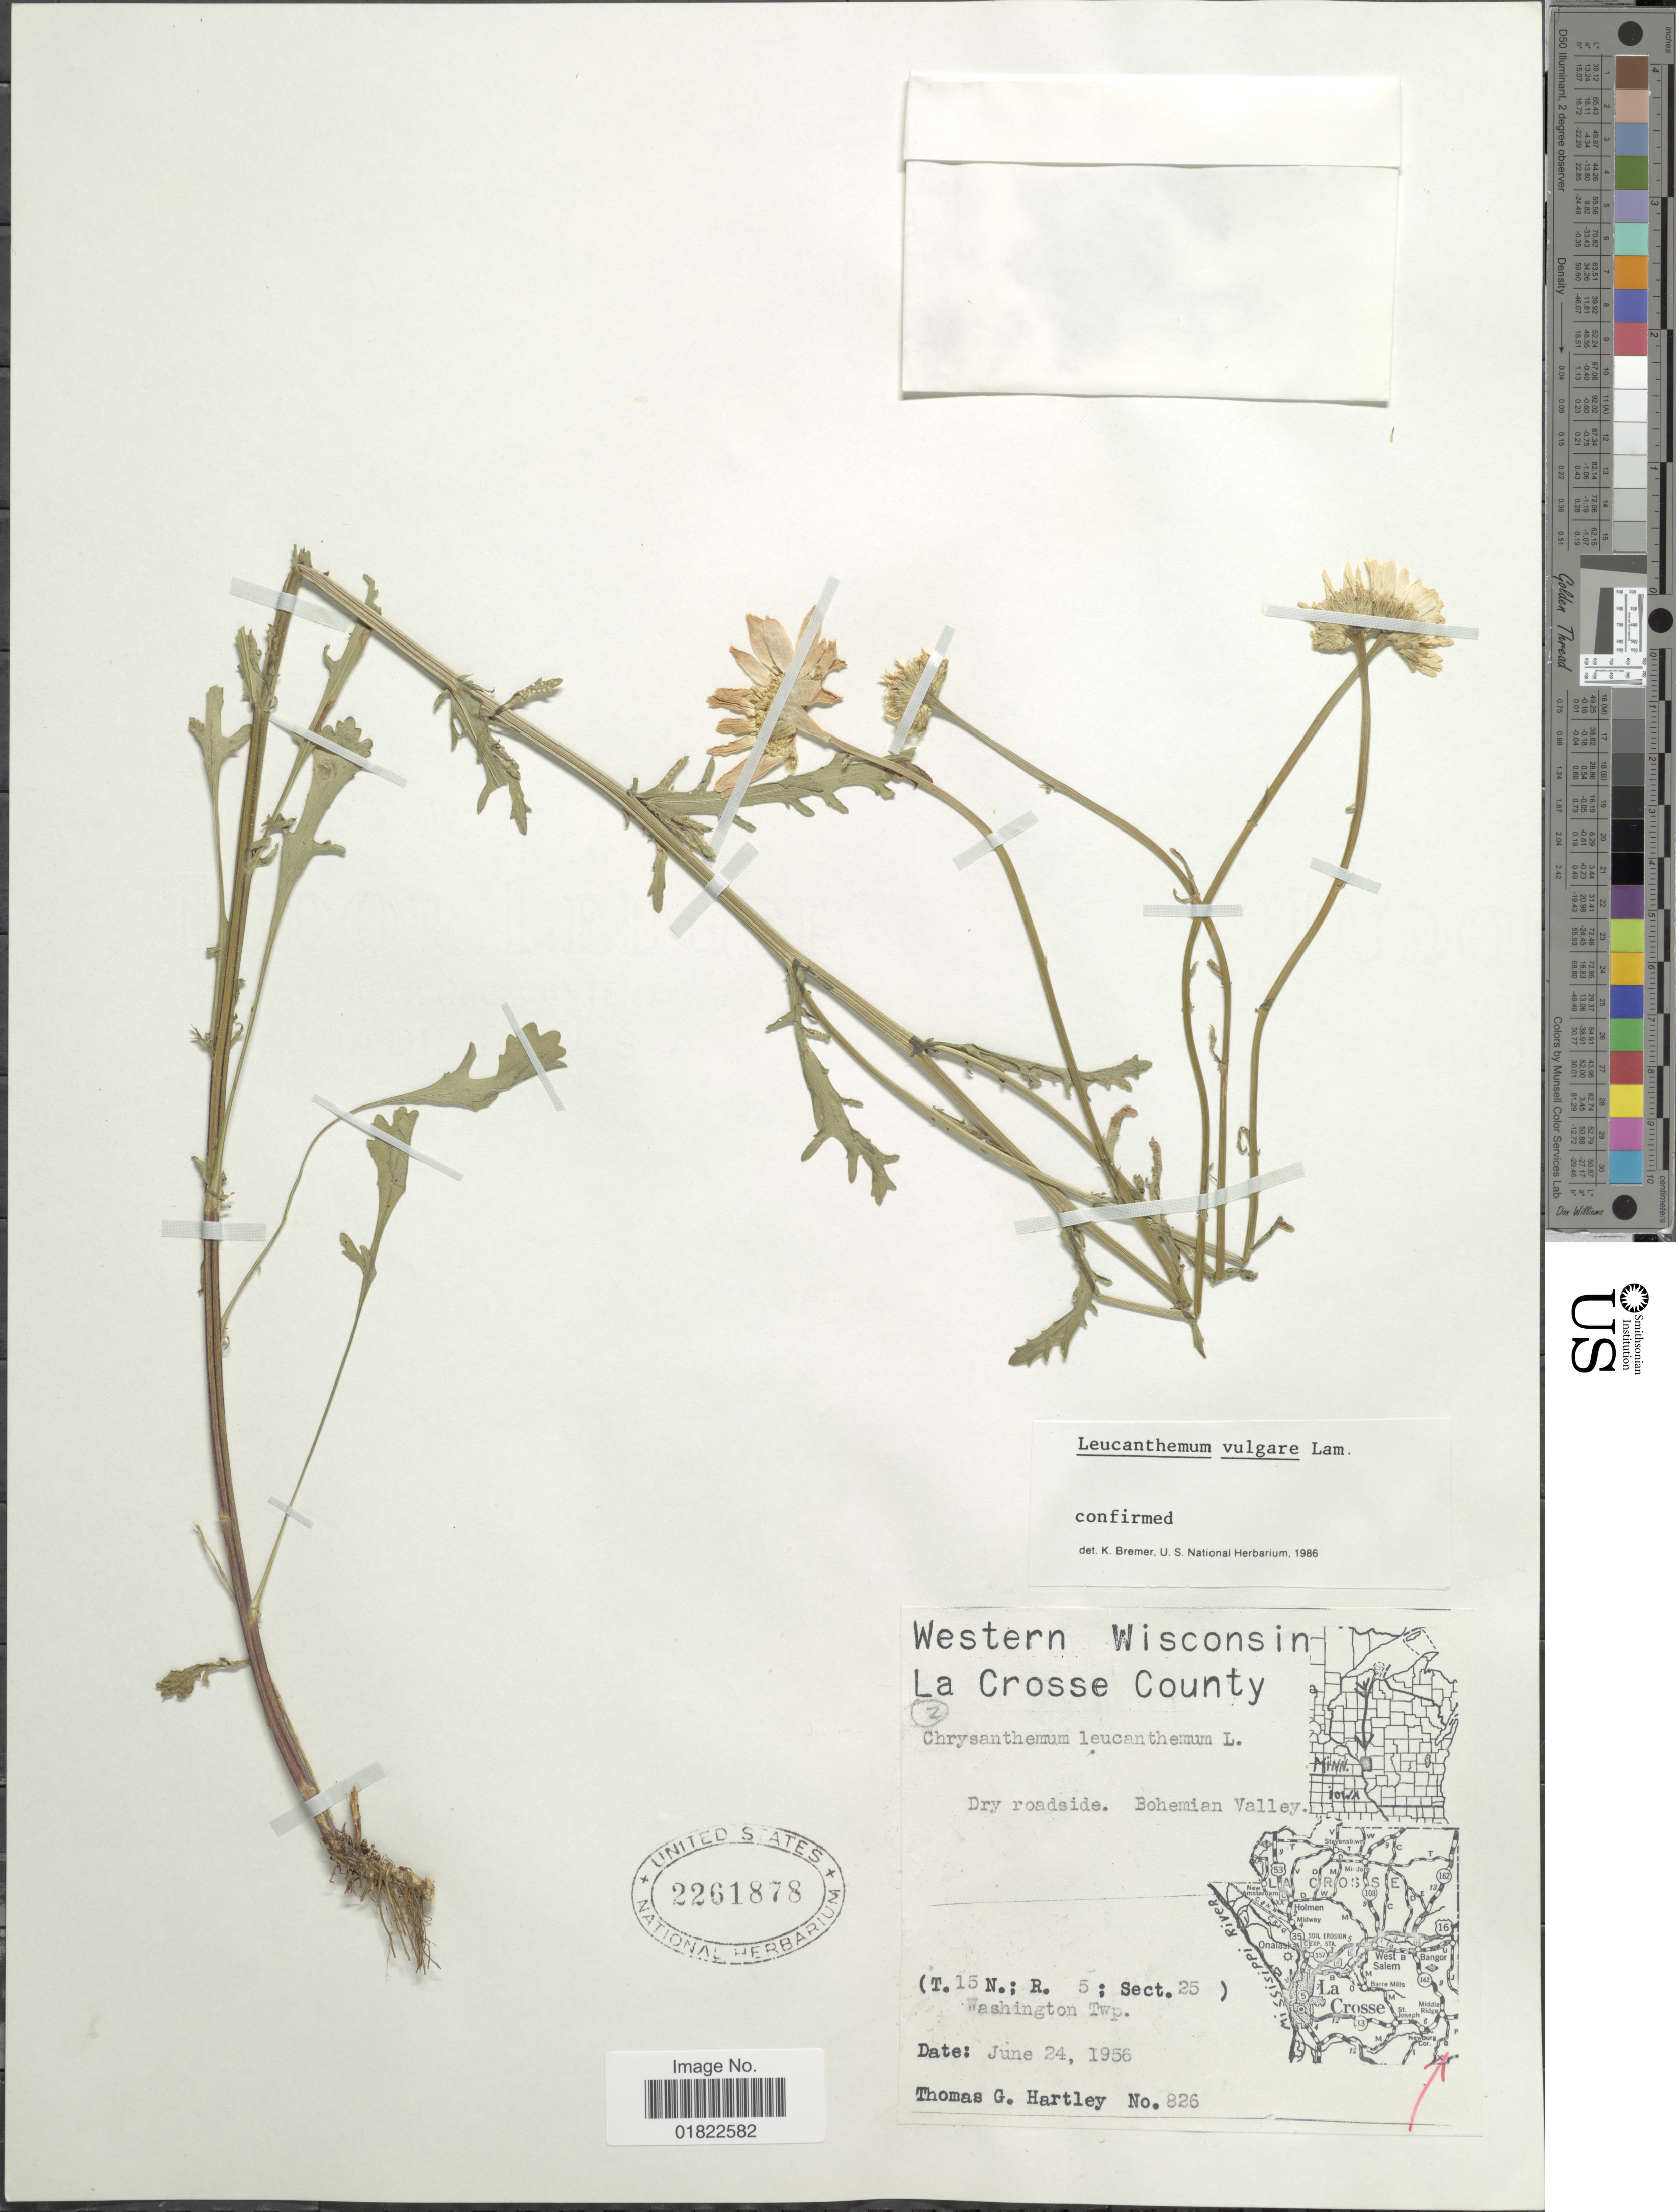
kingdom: Plantae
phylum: Tracheophyta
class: Magnoliopsida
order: Asterales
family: Asteraceae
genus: Leucanthemum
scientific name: Leucanthemum vulgare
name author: Lam.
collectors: T. G. Hartley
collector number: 826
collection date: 1956-06-24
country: United States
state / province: Wisconsin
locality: Western Wisconsin, La Crosse County, Dry roadside. Bohemian Valley (T.15N.; R. 5; Sect. 25) Washington Twp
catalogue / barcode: US 2261878